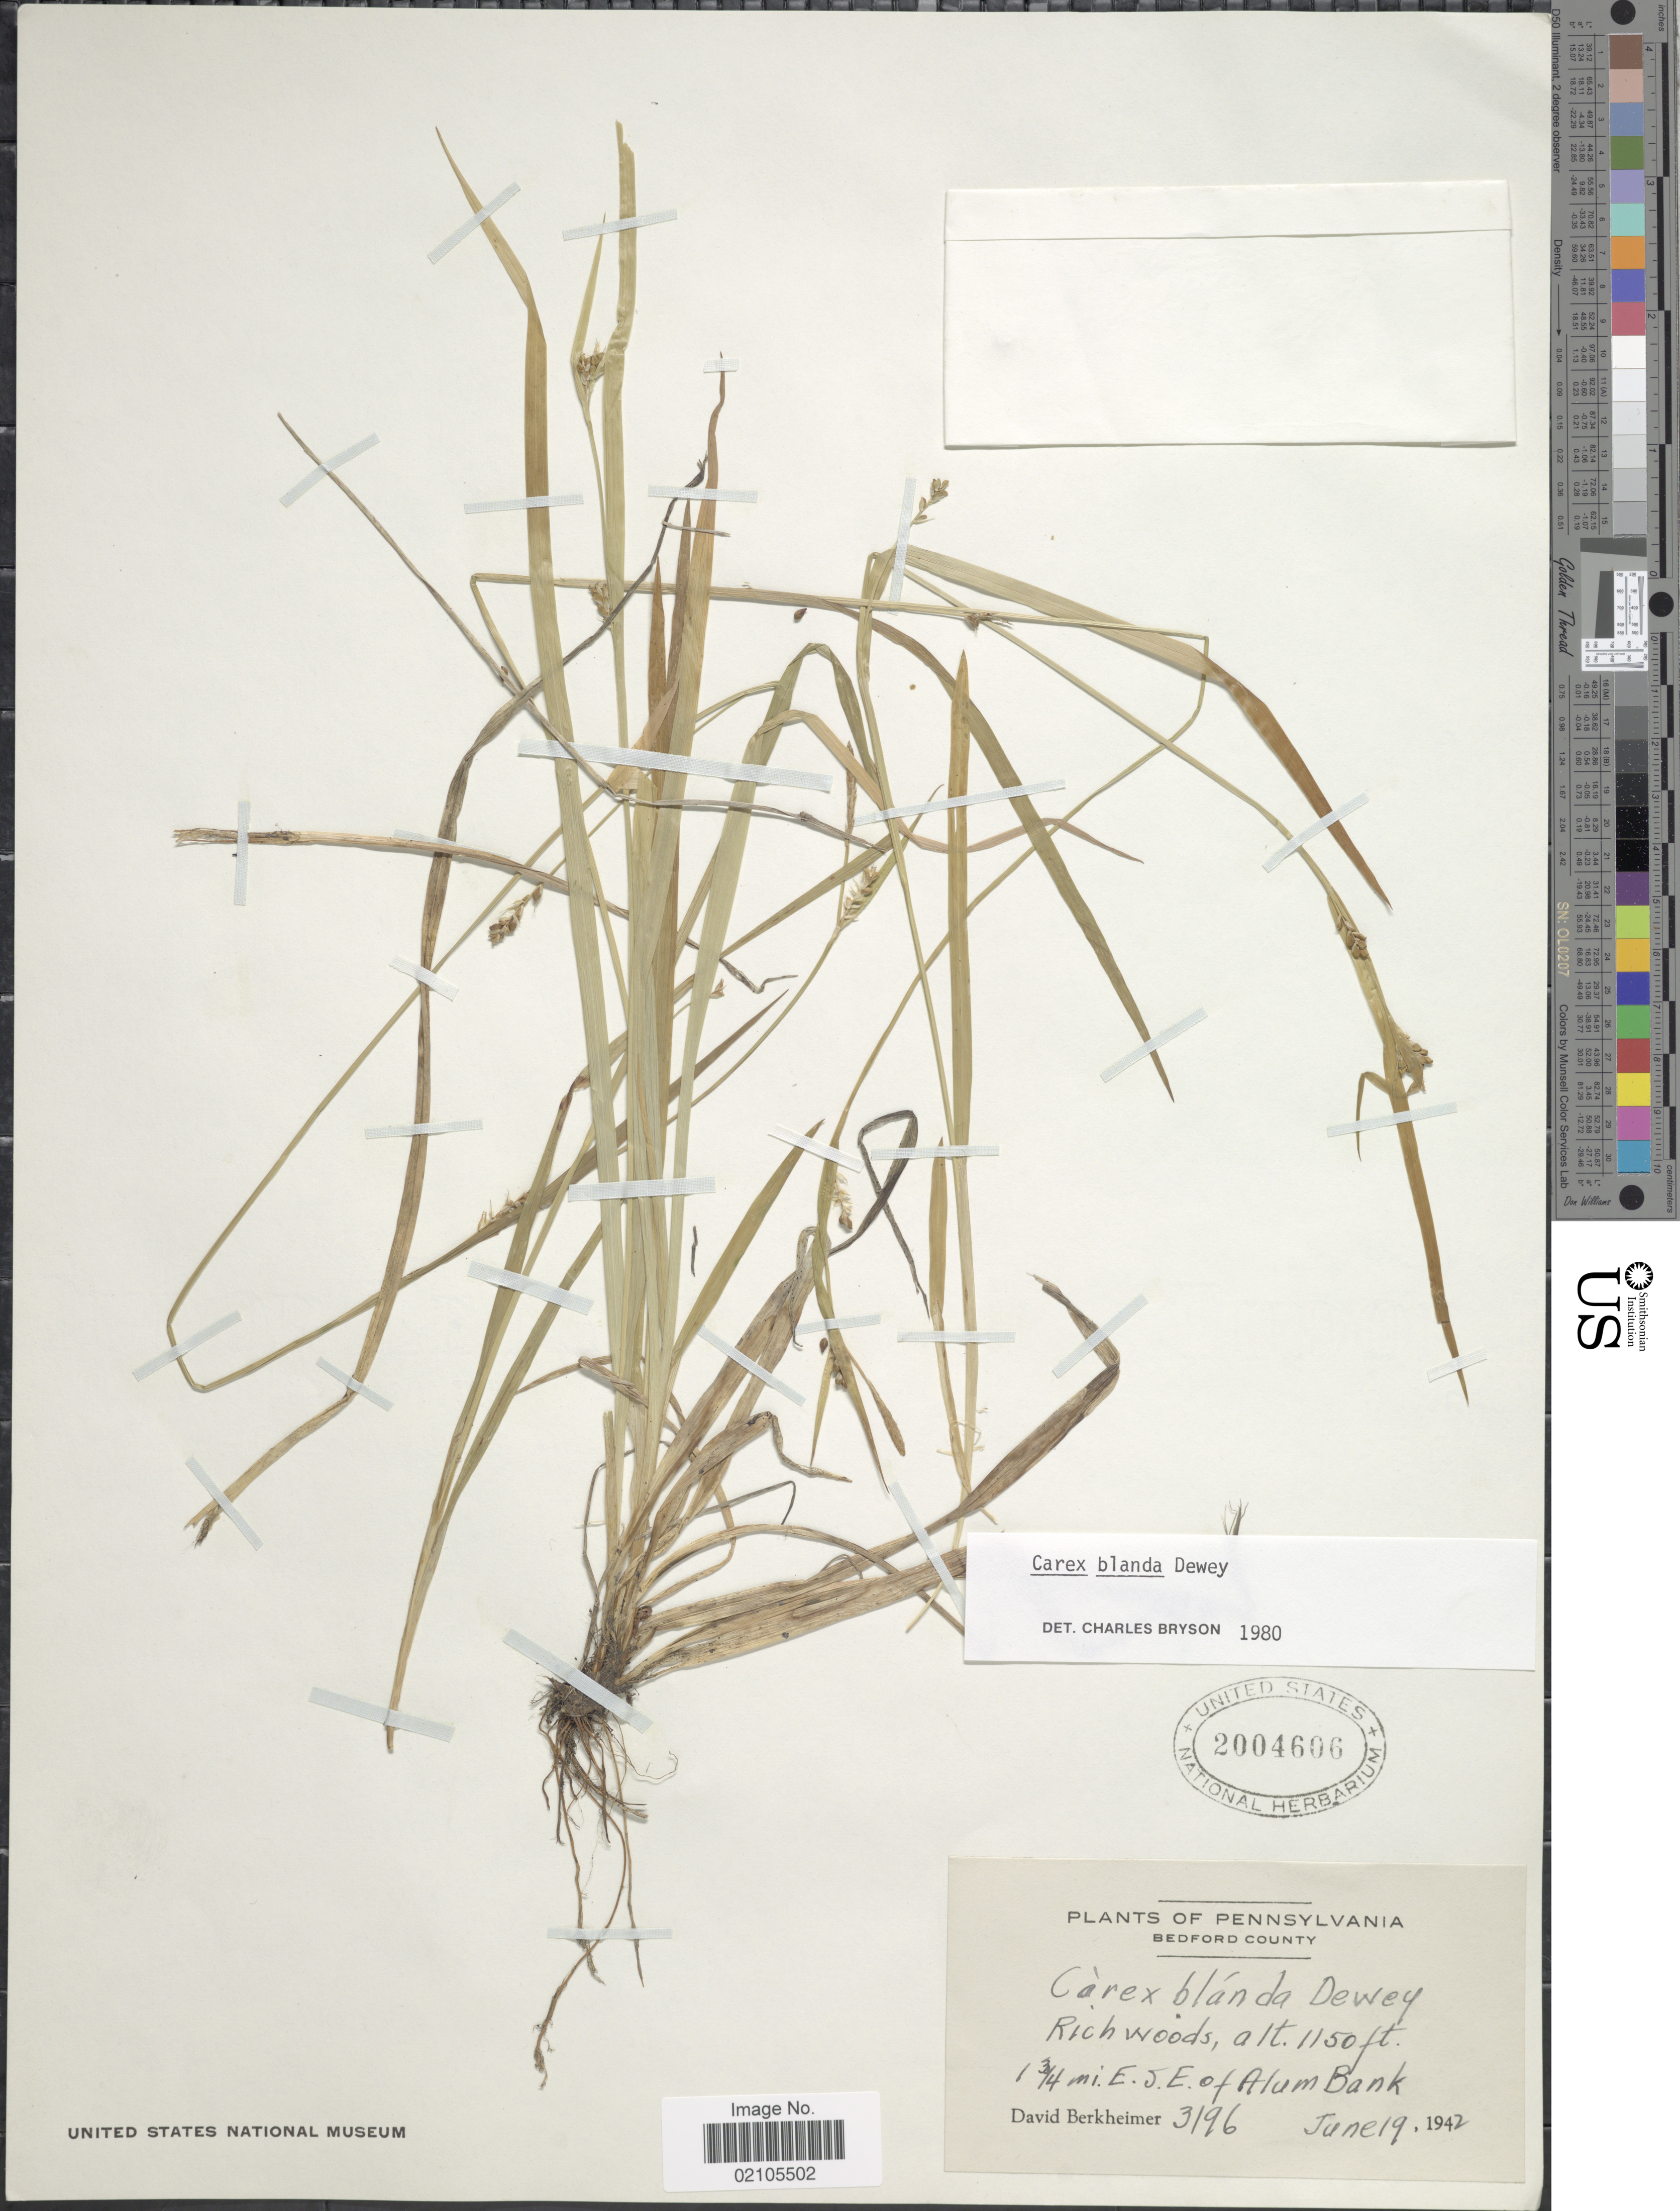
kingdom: Plantae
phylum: Tracheophyta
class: Liliopsida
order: Poales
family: Cyperaceae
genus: Carex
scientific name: Carex blanda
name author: Dewey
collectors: D. Berkheimer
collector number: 3196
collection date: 1942-06-19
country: United States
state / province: Pennsylvania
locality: Bedford County. Richwoods. 1 3/4 mi. E.S.E. of Alum Bank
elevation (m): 351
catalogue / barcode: US 2004606